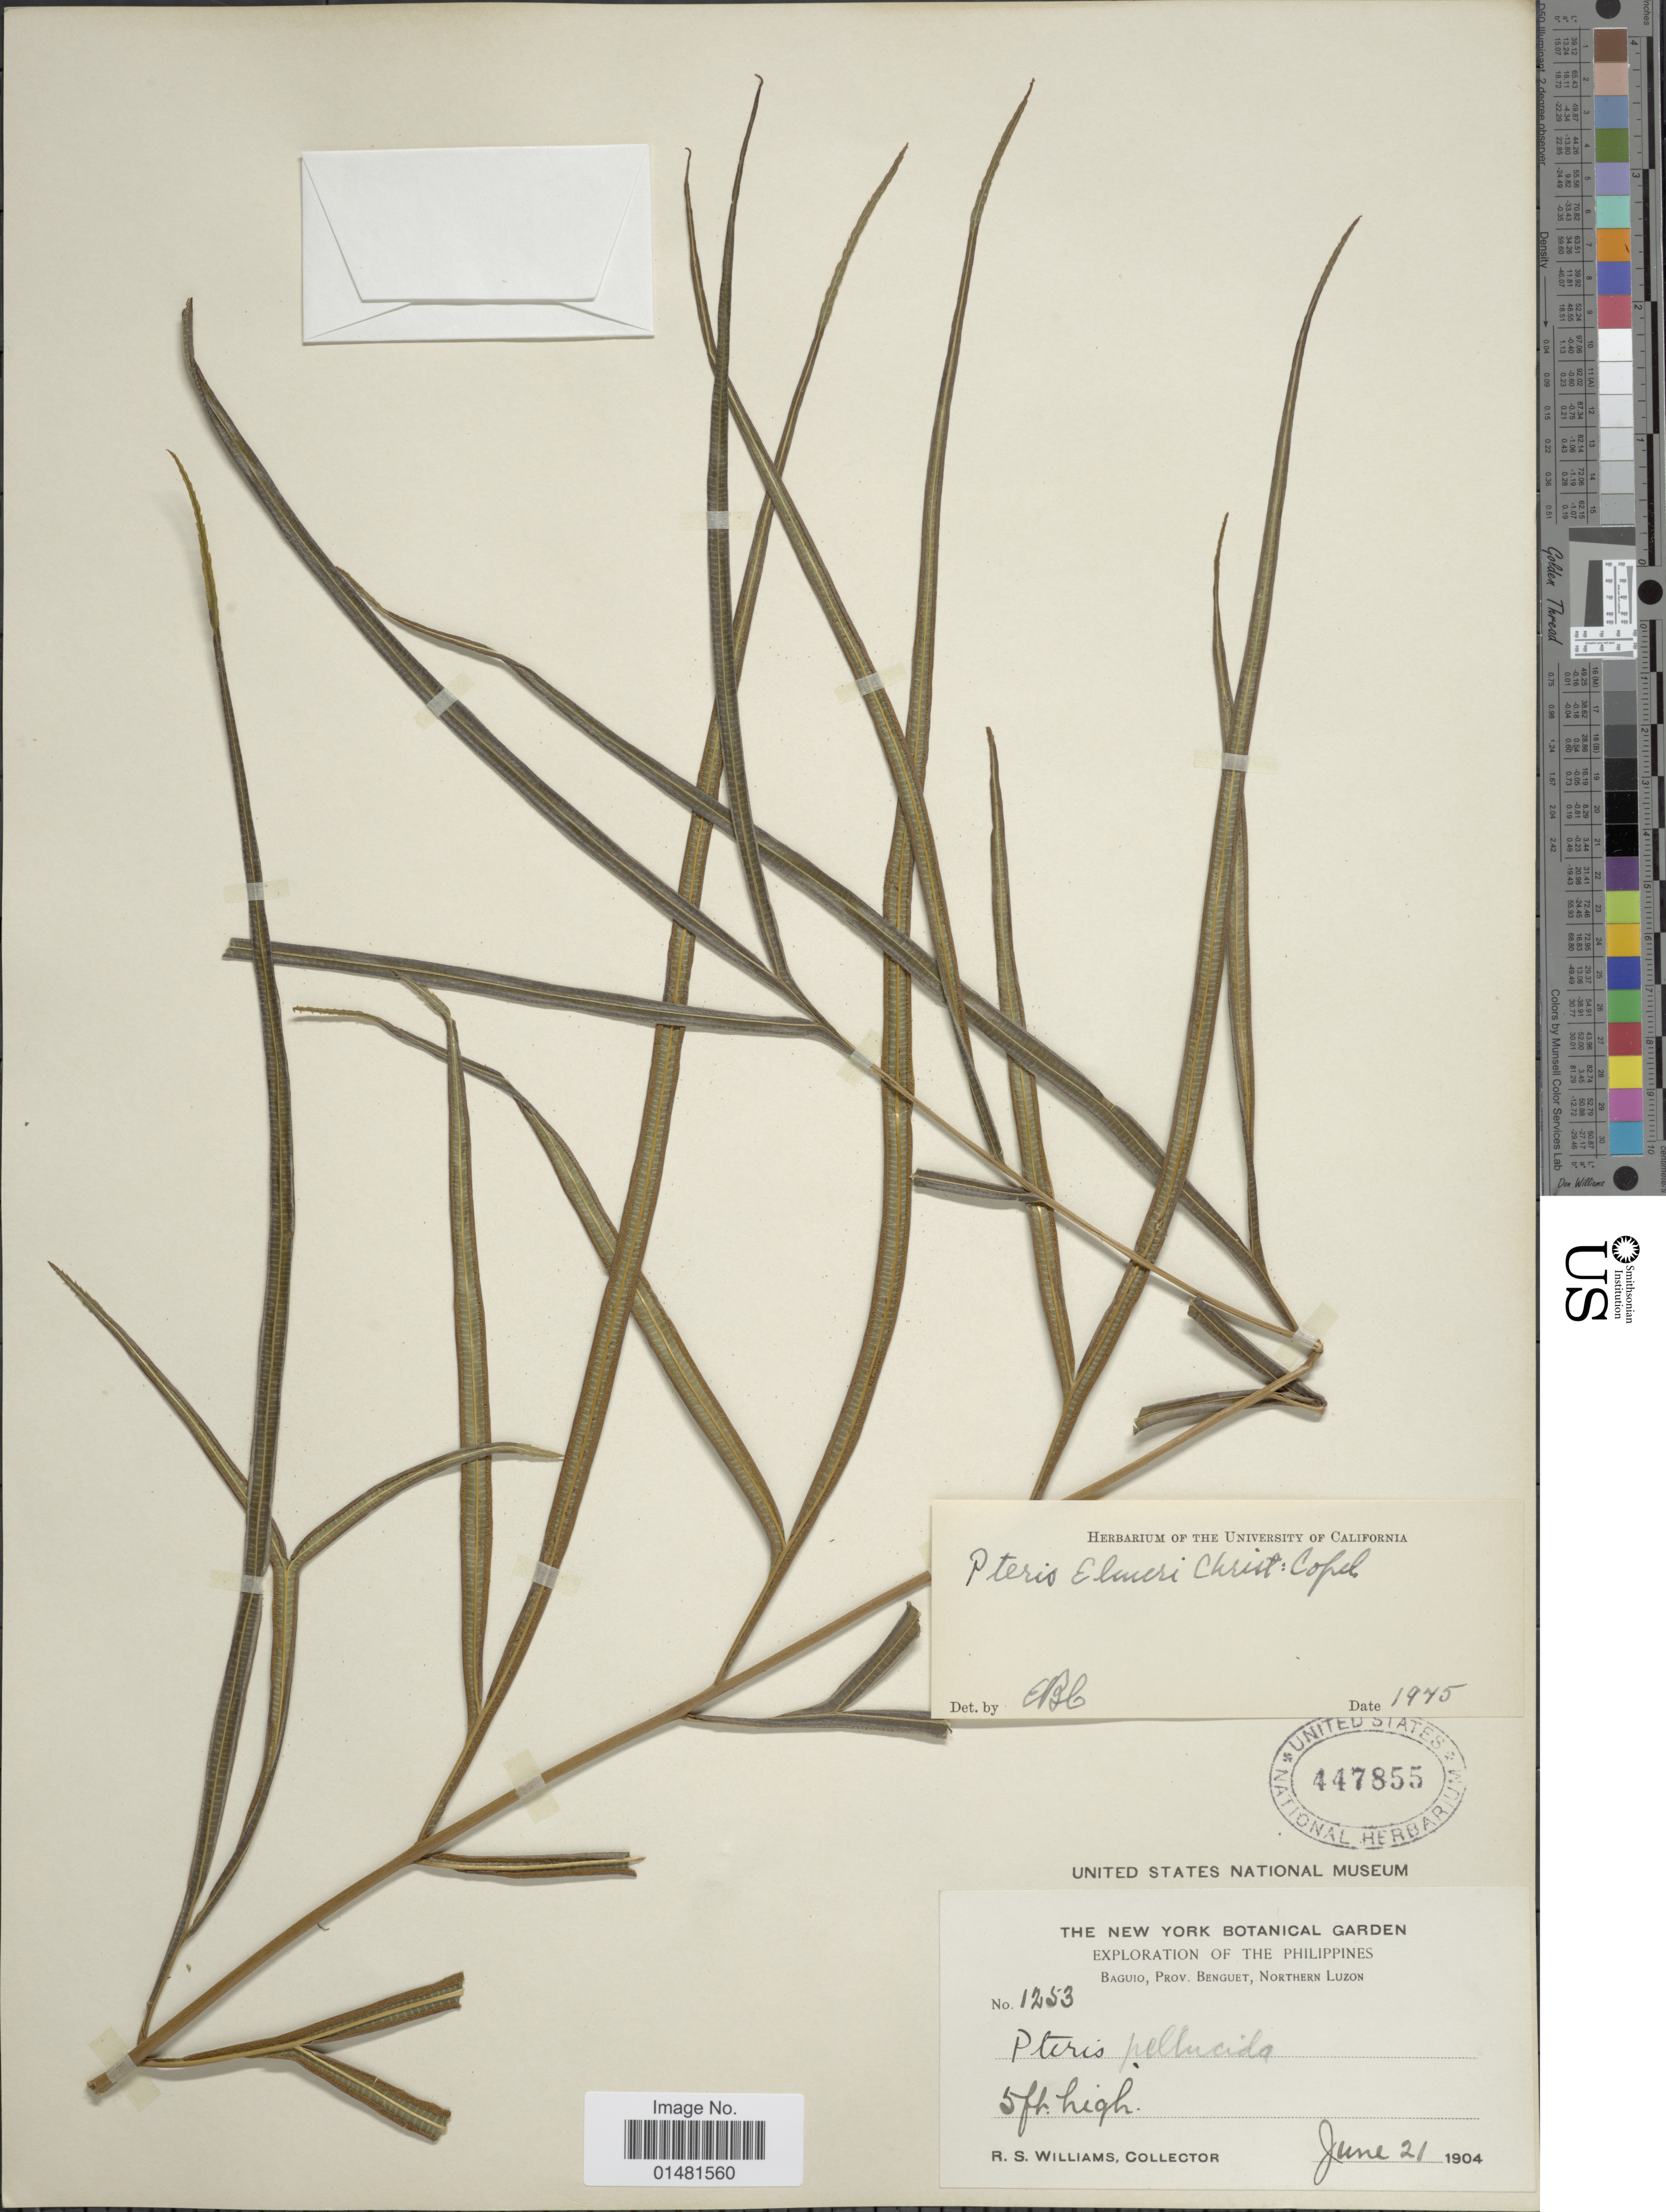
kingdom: Plantae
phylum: Tracheophyta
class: Polypodiopsida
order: Polypodiales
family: Pteridaceae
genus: Pteris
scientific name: Pteris elmeri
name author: Christ ex Copel.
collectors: R. S. Williams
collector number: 1253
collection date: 1904-06-21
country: Philippines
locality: Baguio, Prov. Benguet, Northern Luzon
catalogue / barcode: US 447855